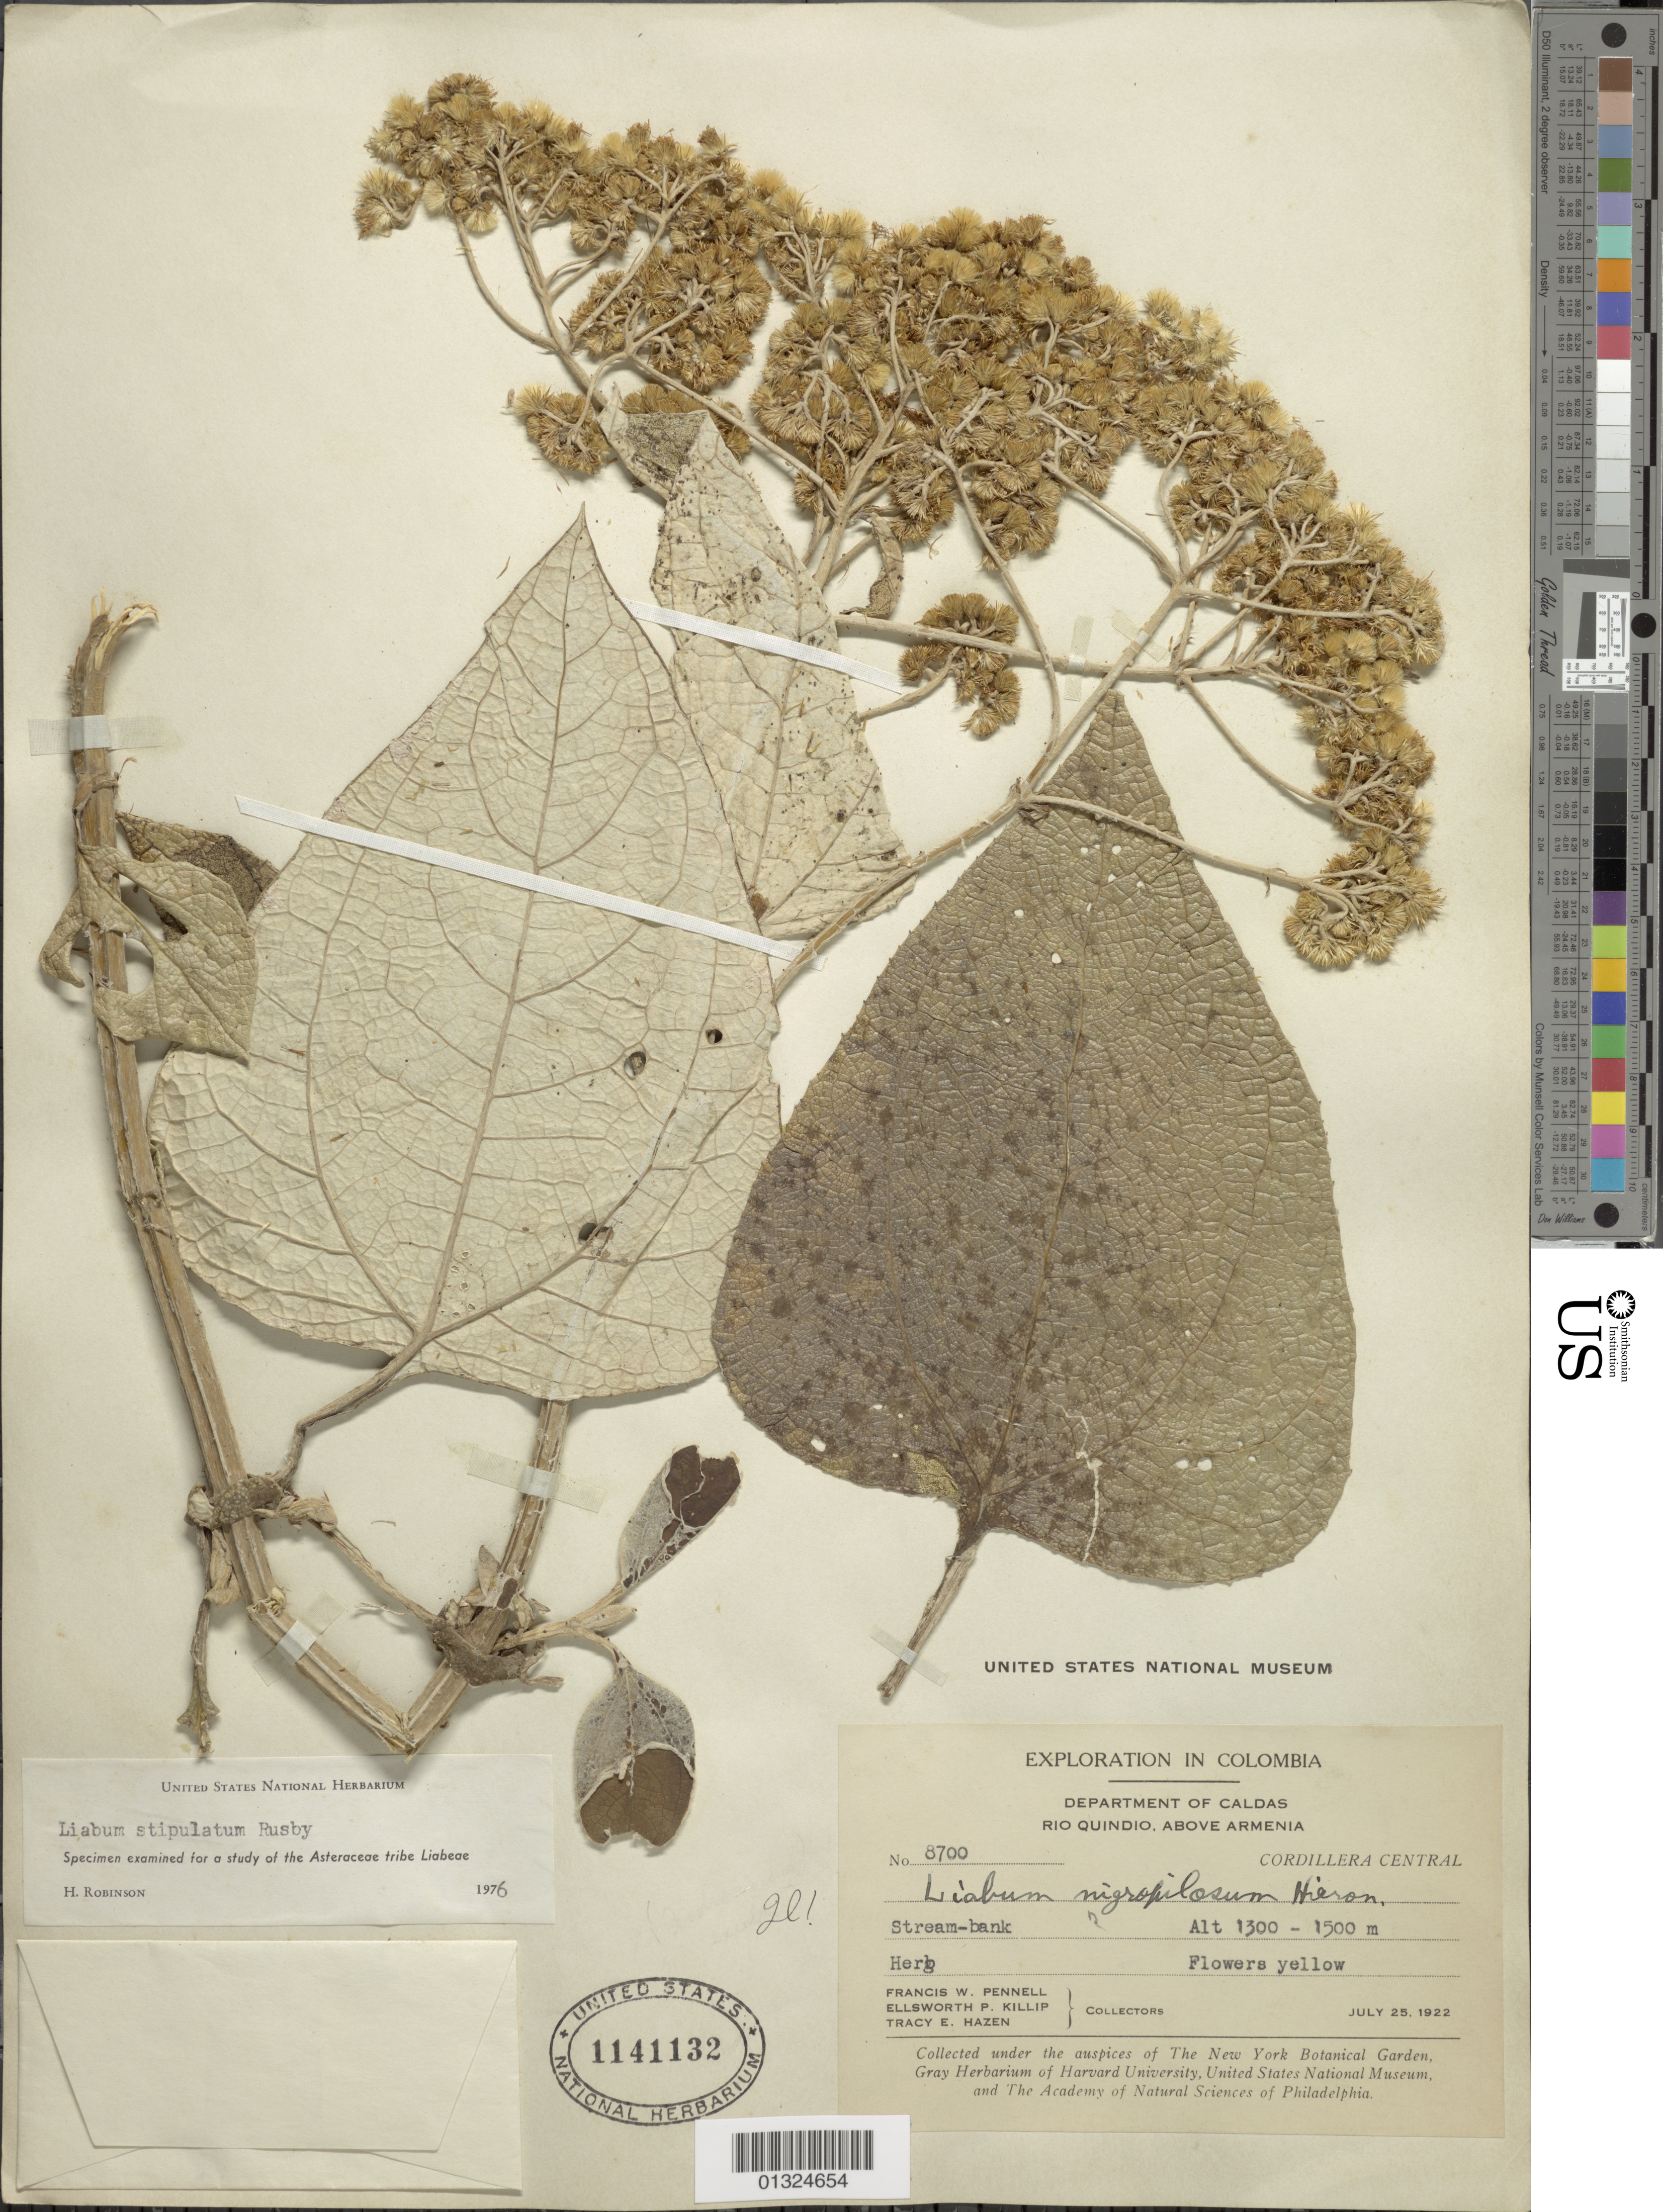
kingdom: Plantae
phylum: Tracheophyta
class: Magnoliopsida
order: Asterales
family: Asteraceae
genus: Liabum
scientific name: Liabum stipulatum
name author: Rusby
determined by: Robinson, Harold E., (US)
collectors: F. W. Pennell, E. P. Killip & T. E. Hazen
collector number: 8700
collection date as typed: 25 Jul 1922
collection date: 1922-07-25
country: Colombia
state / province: Caldas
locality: Rio Quindo, above Armenia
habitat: Stream-bank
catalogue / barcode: US 1141132